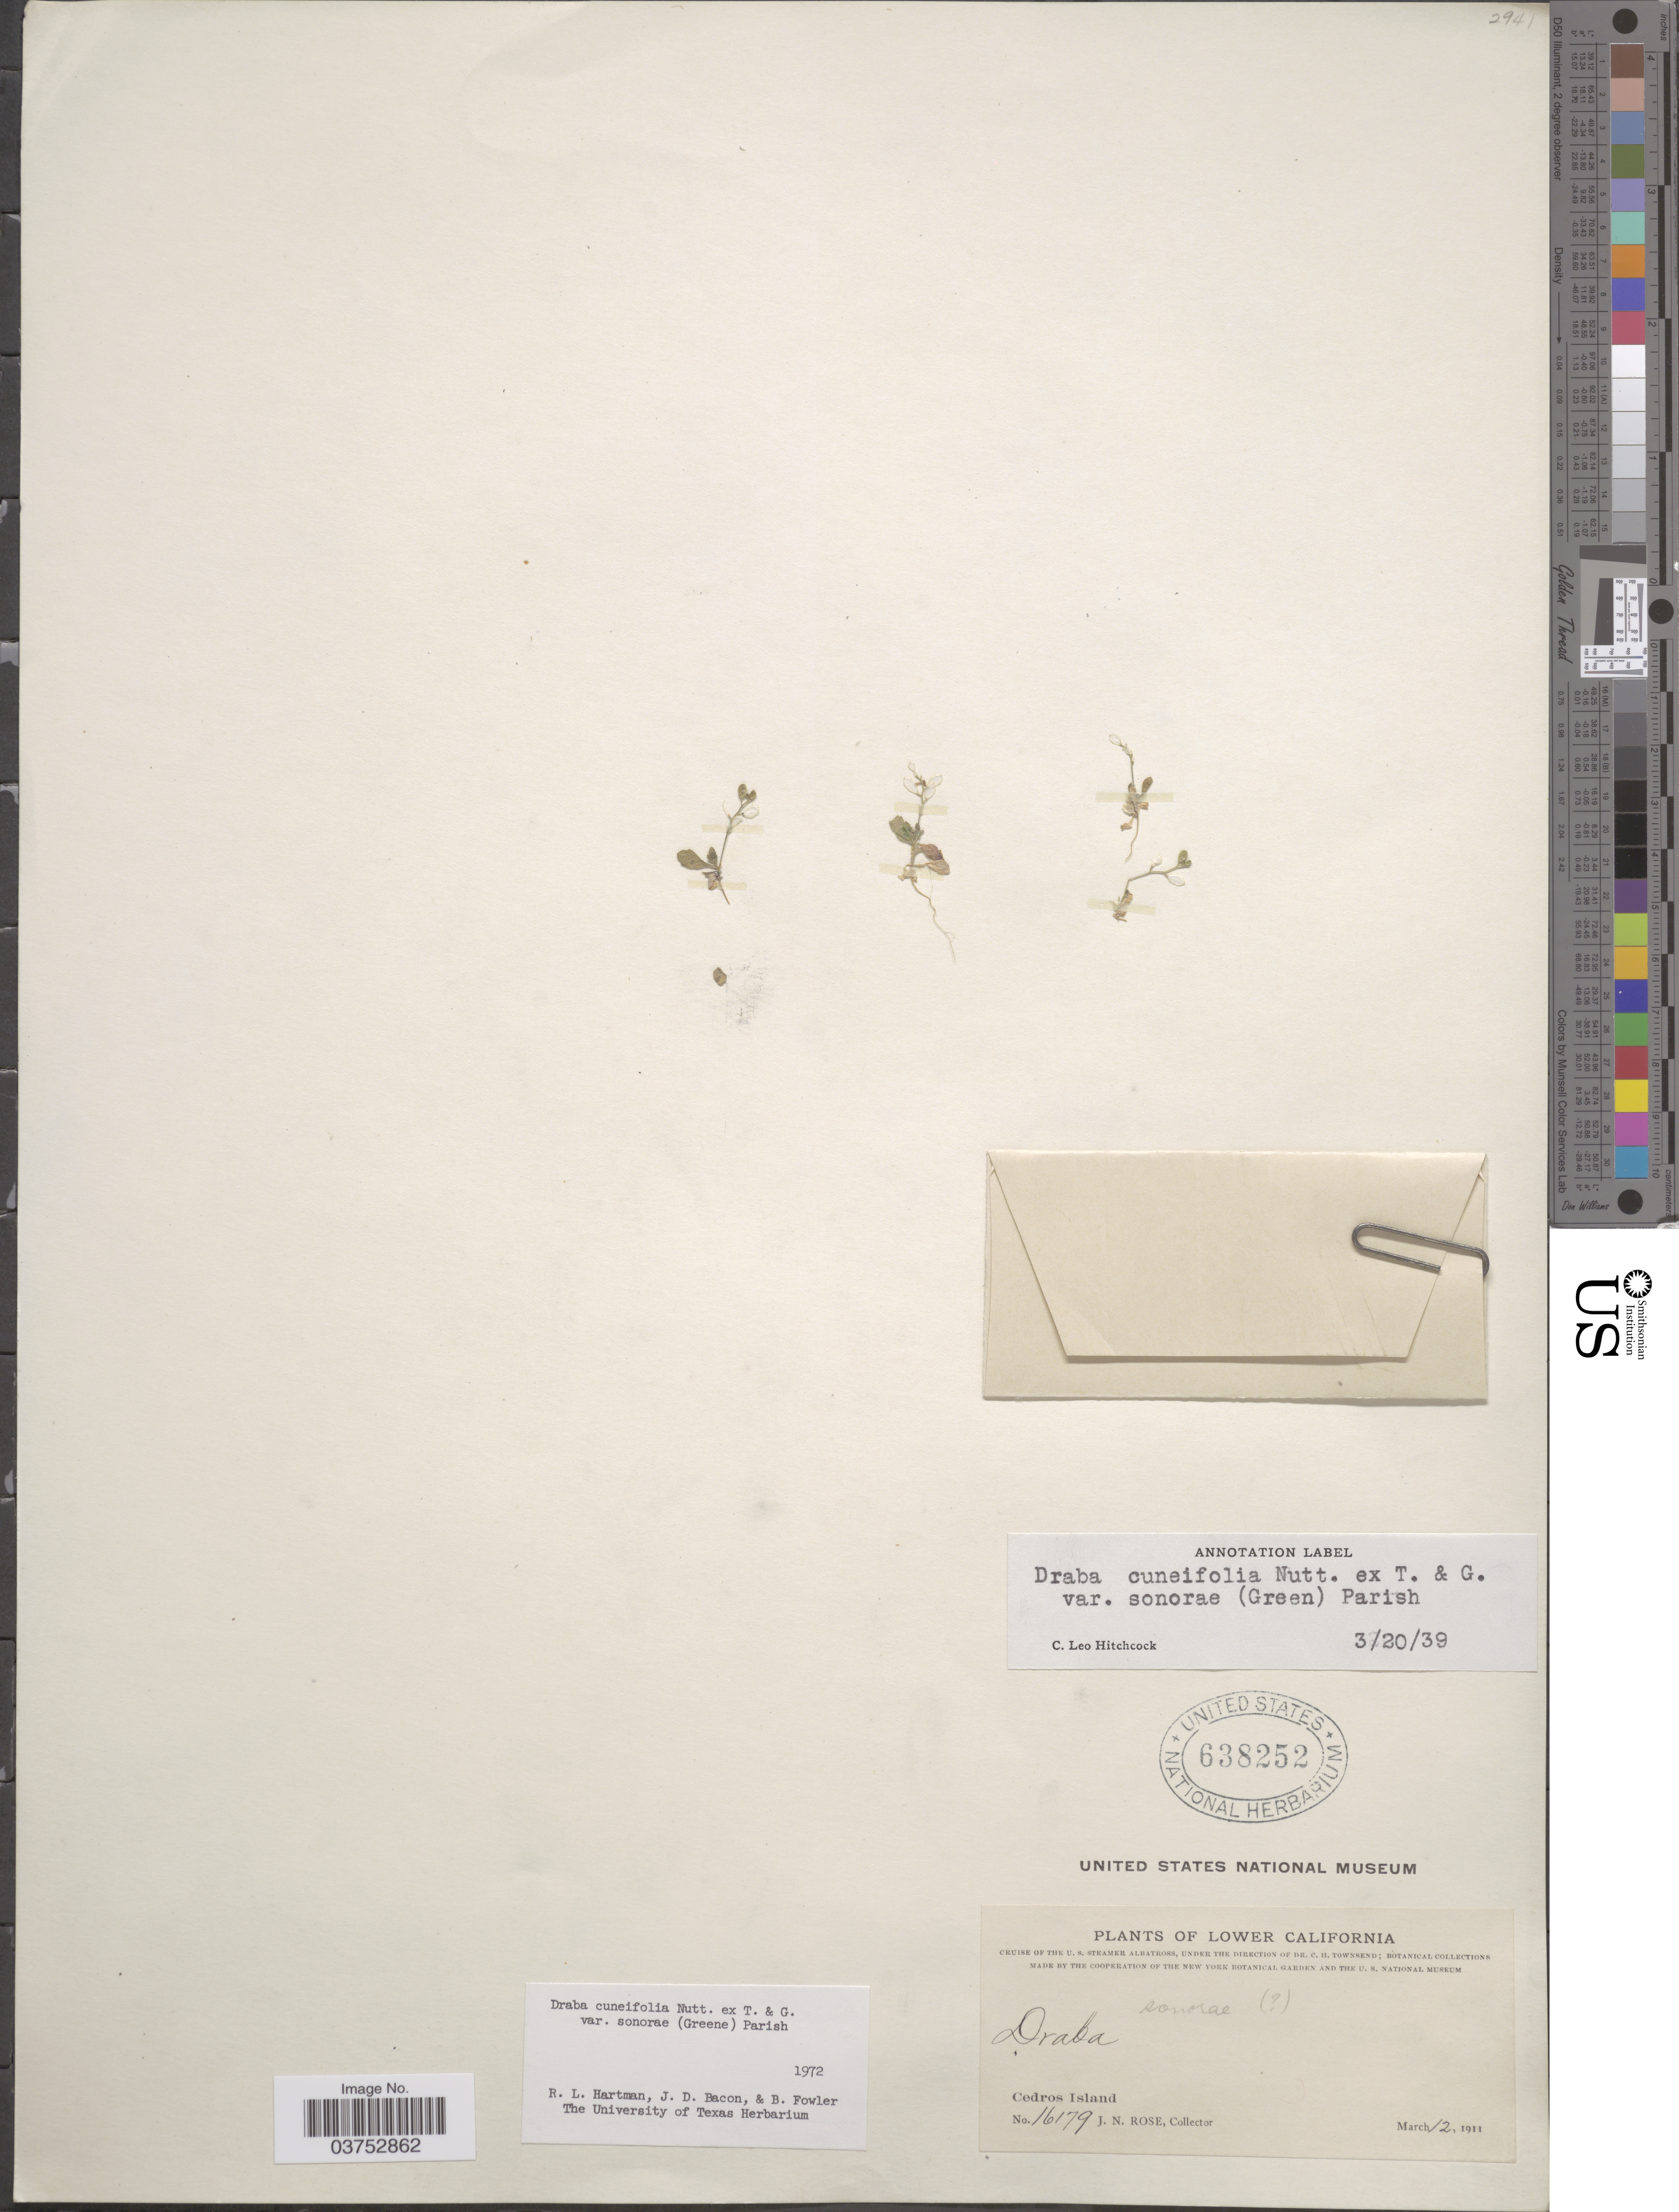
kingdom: Plantae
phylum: Tracheophyta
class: Magnoliopsida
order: Brassicales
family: Brassicaceae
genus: Draba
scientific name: Draba cuneifolia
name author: Nutt.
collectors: J. N. Rose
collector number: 16179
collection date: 1911-03-12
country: Mexico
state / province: Baja California Norte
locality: Lower California. Cedros Island.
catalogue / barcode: US 638252